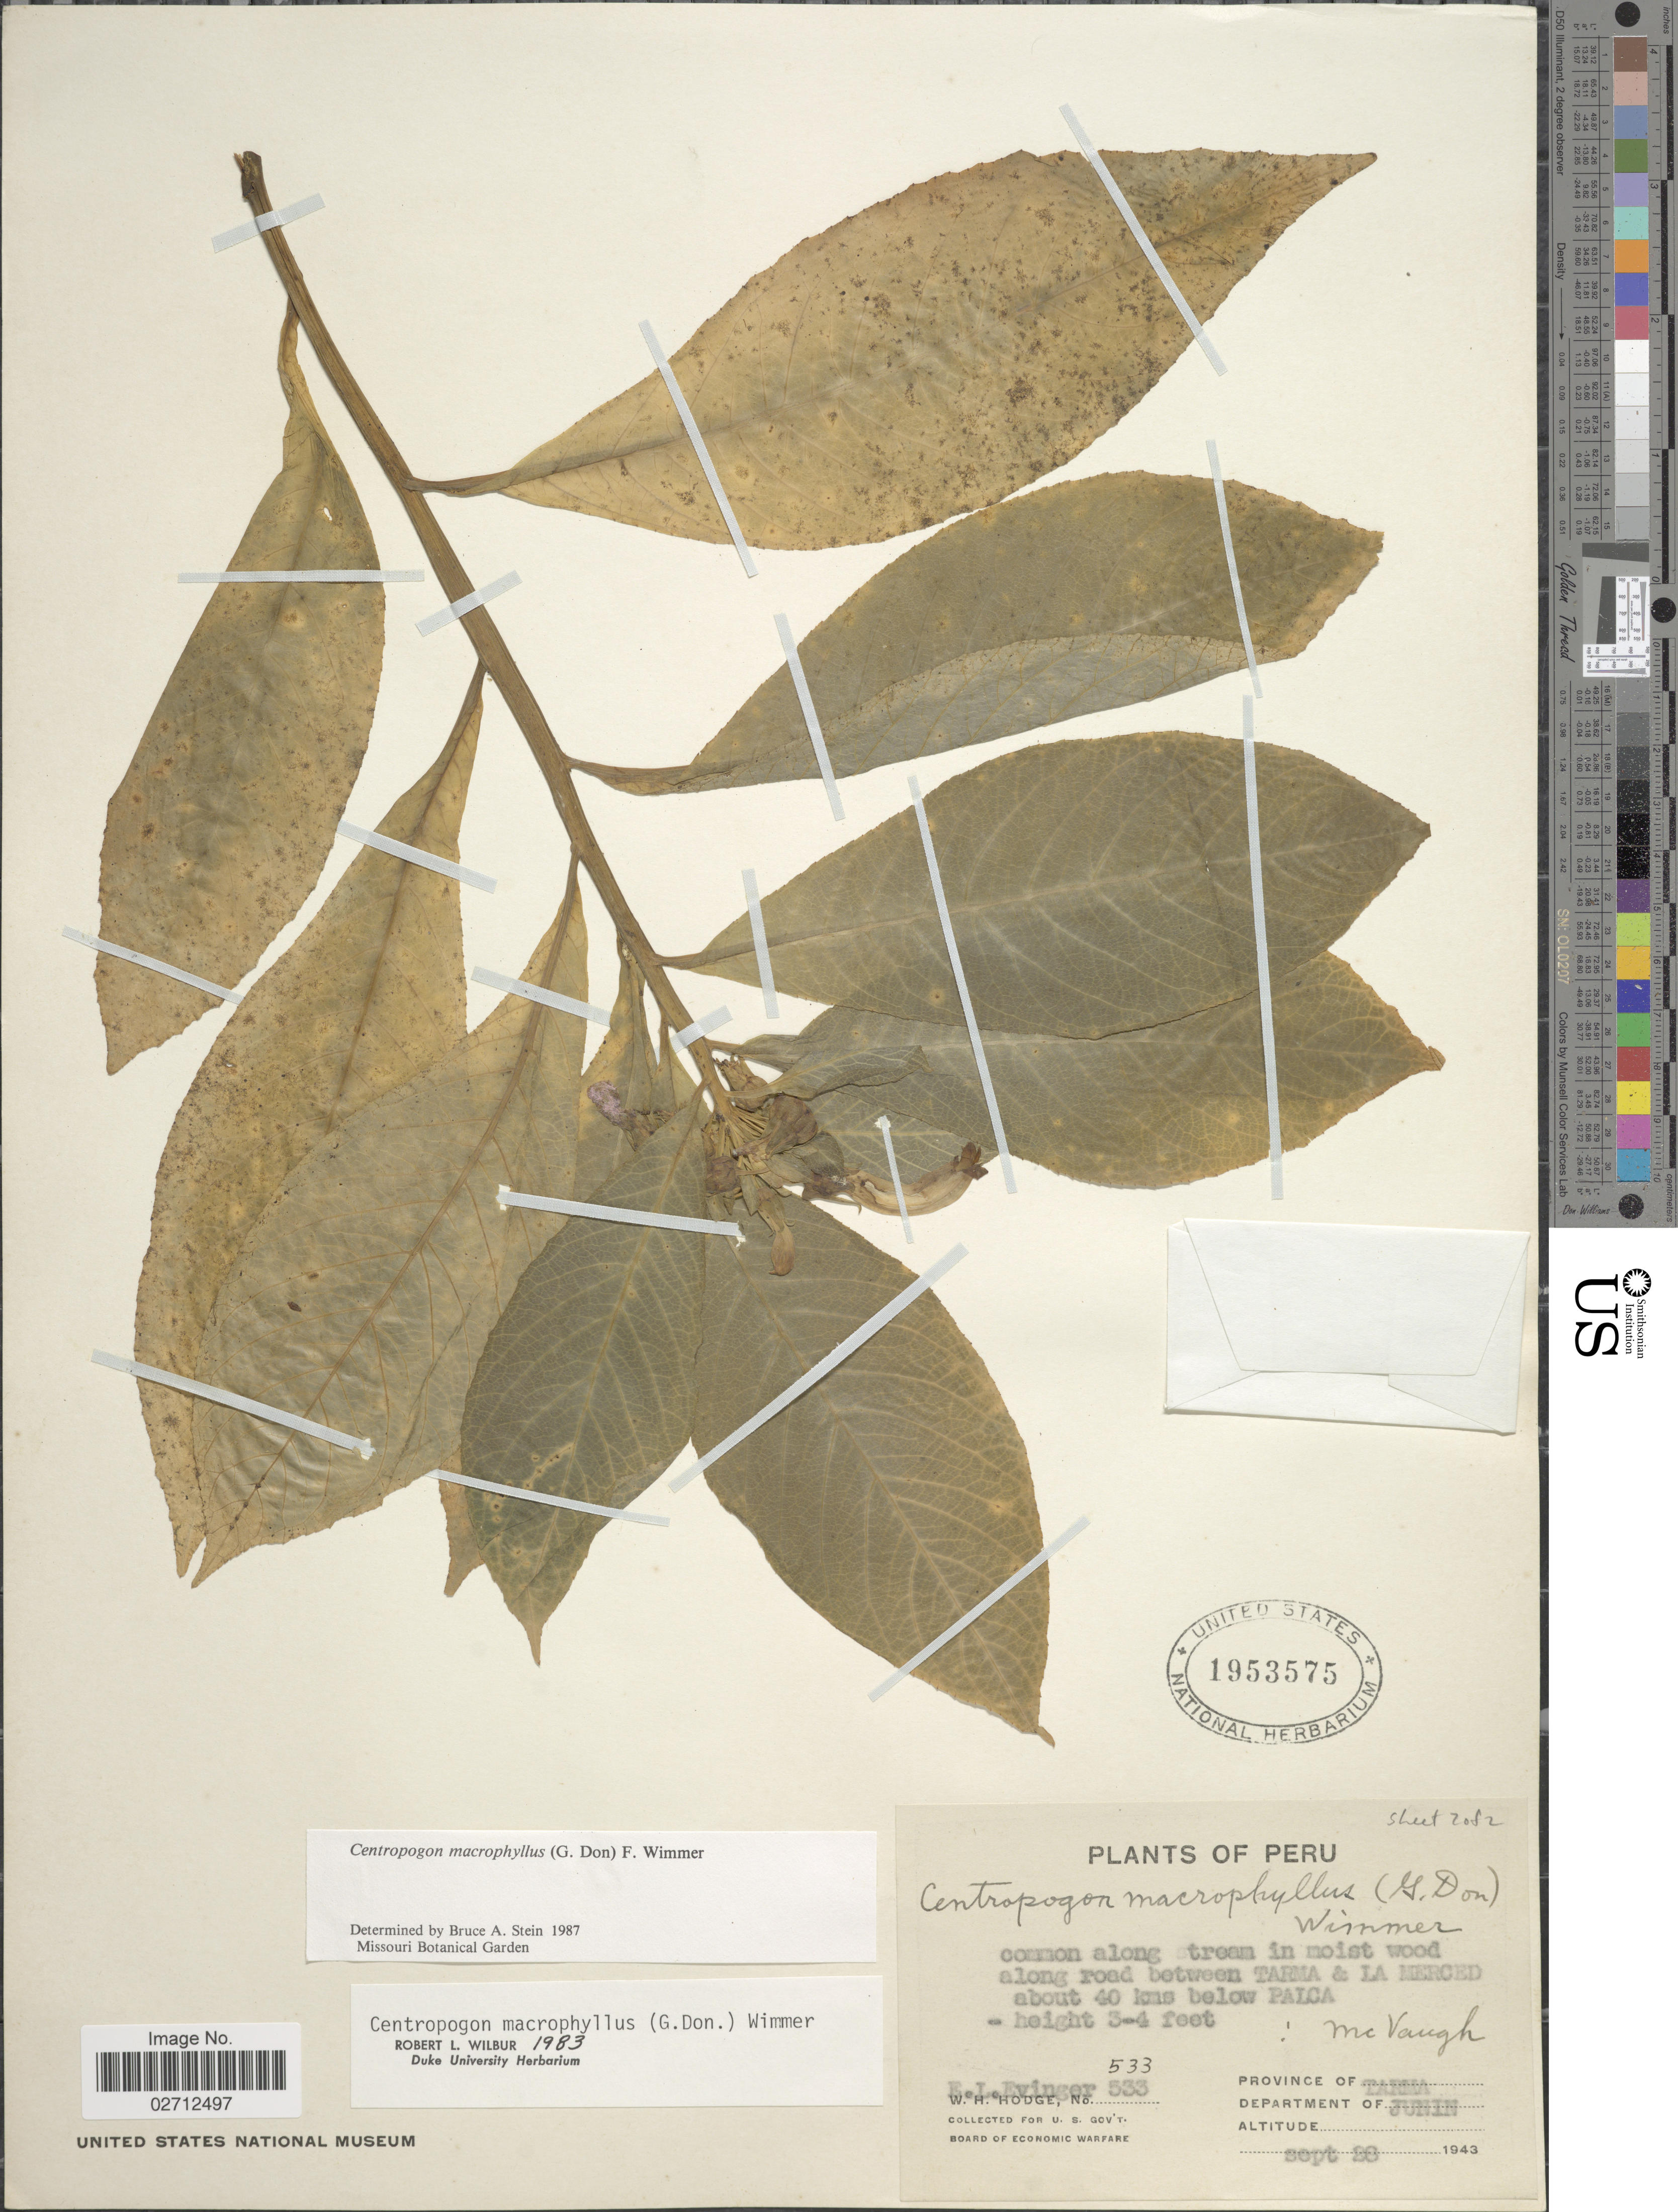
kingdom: Plantae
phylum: Tracheophyta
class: Magnoliopsida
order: Asterales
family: Campanulaceae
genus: Centropogon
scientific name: Centropogon macrophyllus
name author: (G. Don) E. Wimm.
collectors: E. Evinger & W. Hodge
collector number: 533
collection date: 1943-09-28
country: Peru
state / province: Junín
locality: Common along stream in moist wood along road between Tarma & La Merced about 40 kms below Palca, Province Tarma, Department of Junin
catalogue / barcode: US 1953575